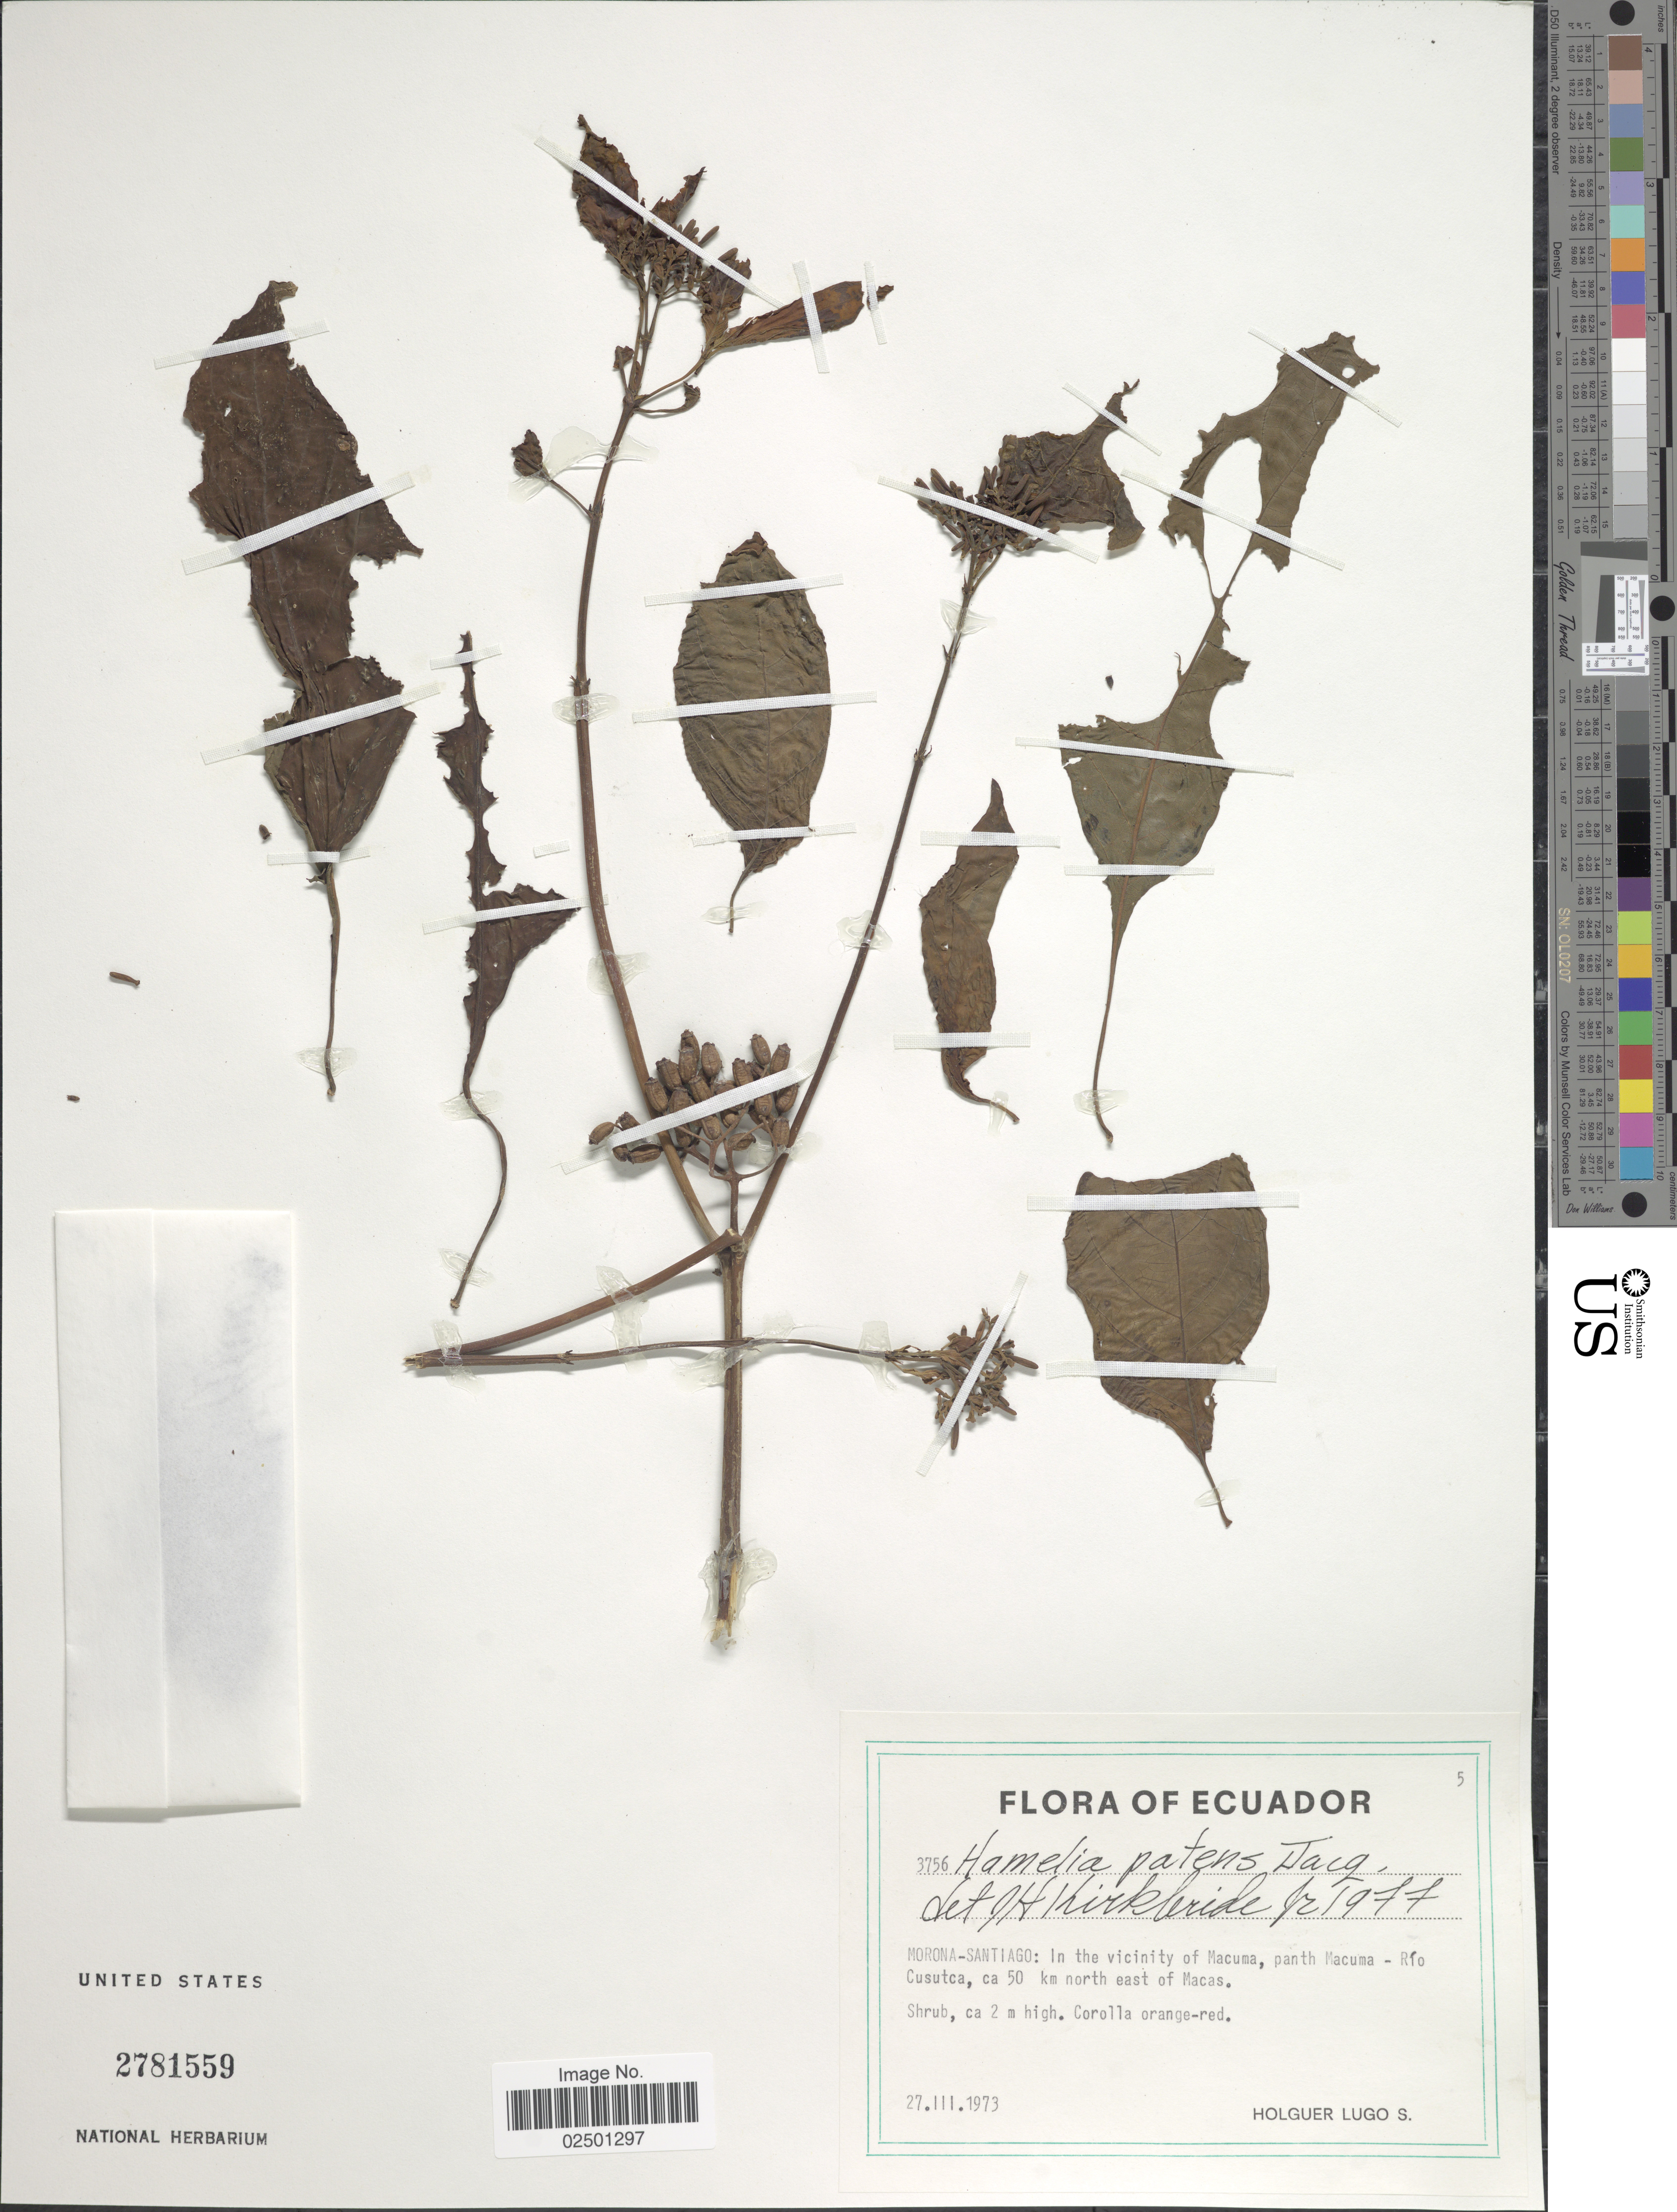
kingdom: Plantae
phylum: Tracheophyta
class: Magnoliopsida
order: Gentianales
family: Rubiaceae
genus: Hamelia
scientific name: Hamelia patens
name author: Jacq.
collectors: H. Lugo S.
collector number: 3756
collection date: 1973-03-27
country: Ecuador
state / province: Morona-Santiago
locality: In the vicinity of Macuma, path Macuma - Rio Cusutca, ca 50 km north east of Macas.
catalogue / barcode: US 2781559